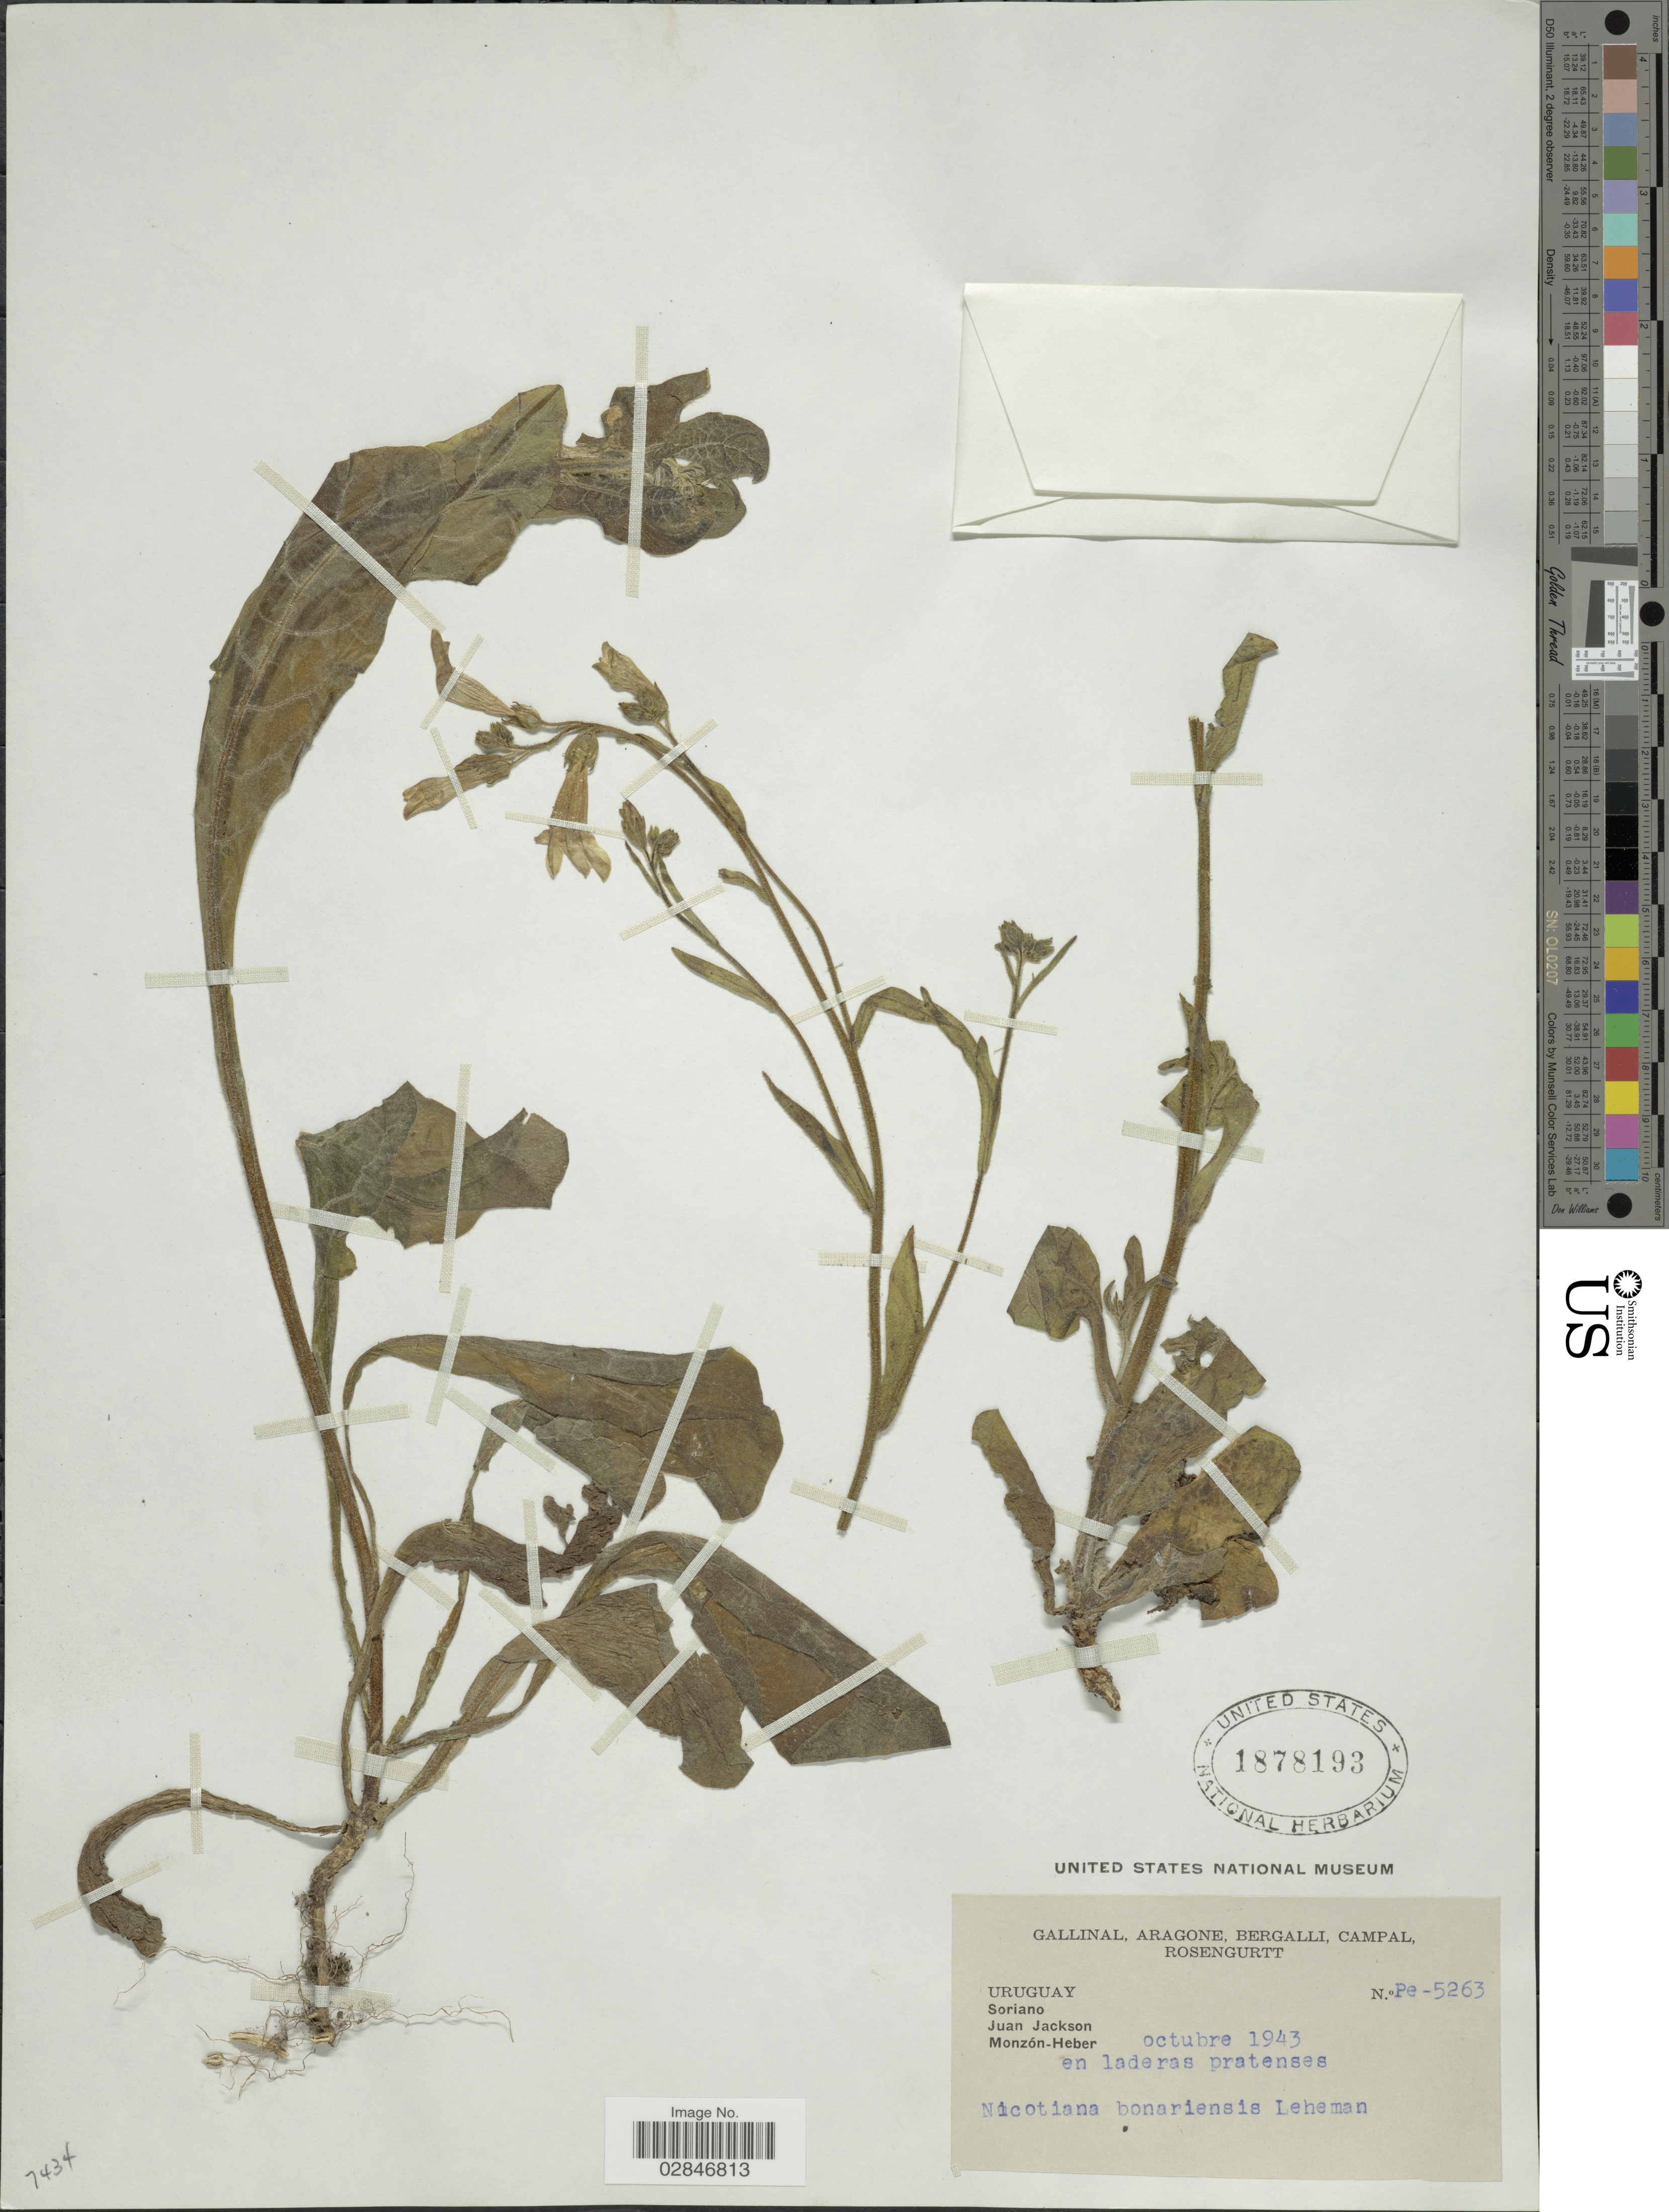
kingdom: Plantae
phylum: Tracheophyta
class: Magnoliopsida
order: Solanales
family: Solanaceae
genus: Nicotiana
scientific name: Nicotiana bonariensis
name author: Lehm.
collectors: -. Gallinal, -- Aragone, -- Bergalli, -- Campal & Rosengurtt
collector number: Pe-5263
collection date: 1943-10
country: Uruguay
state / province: Soriano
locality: Juan Jackson, Monzón-Heber.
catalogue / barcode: US 1878193